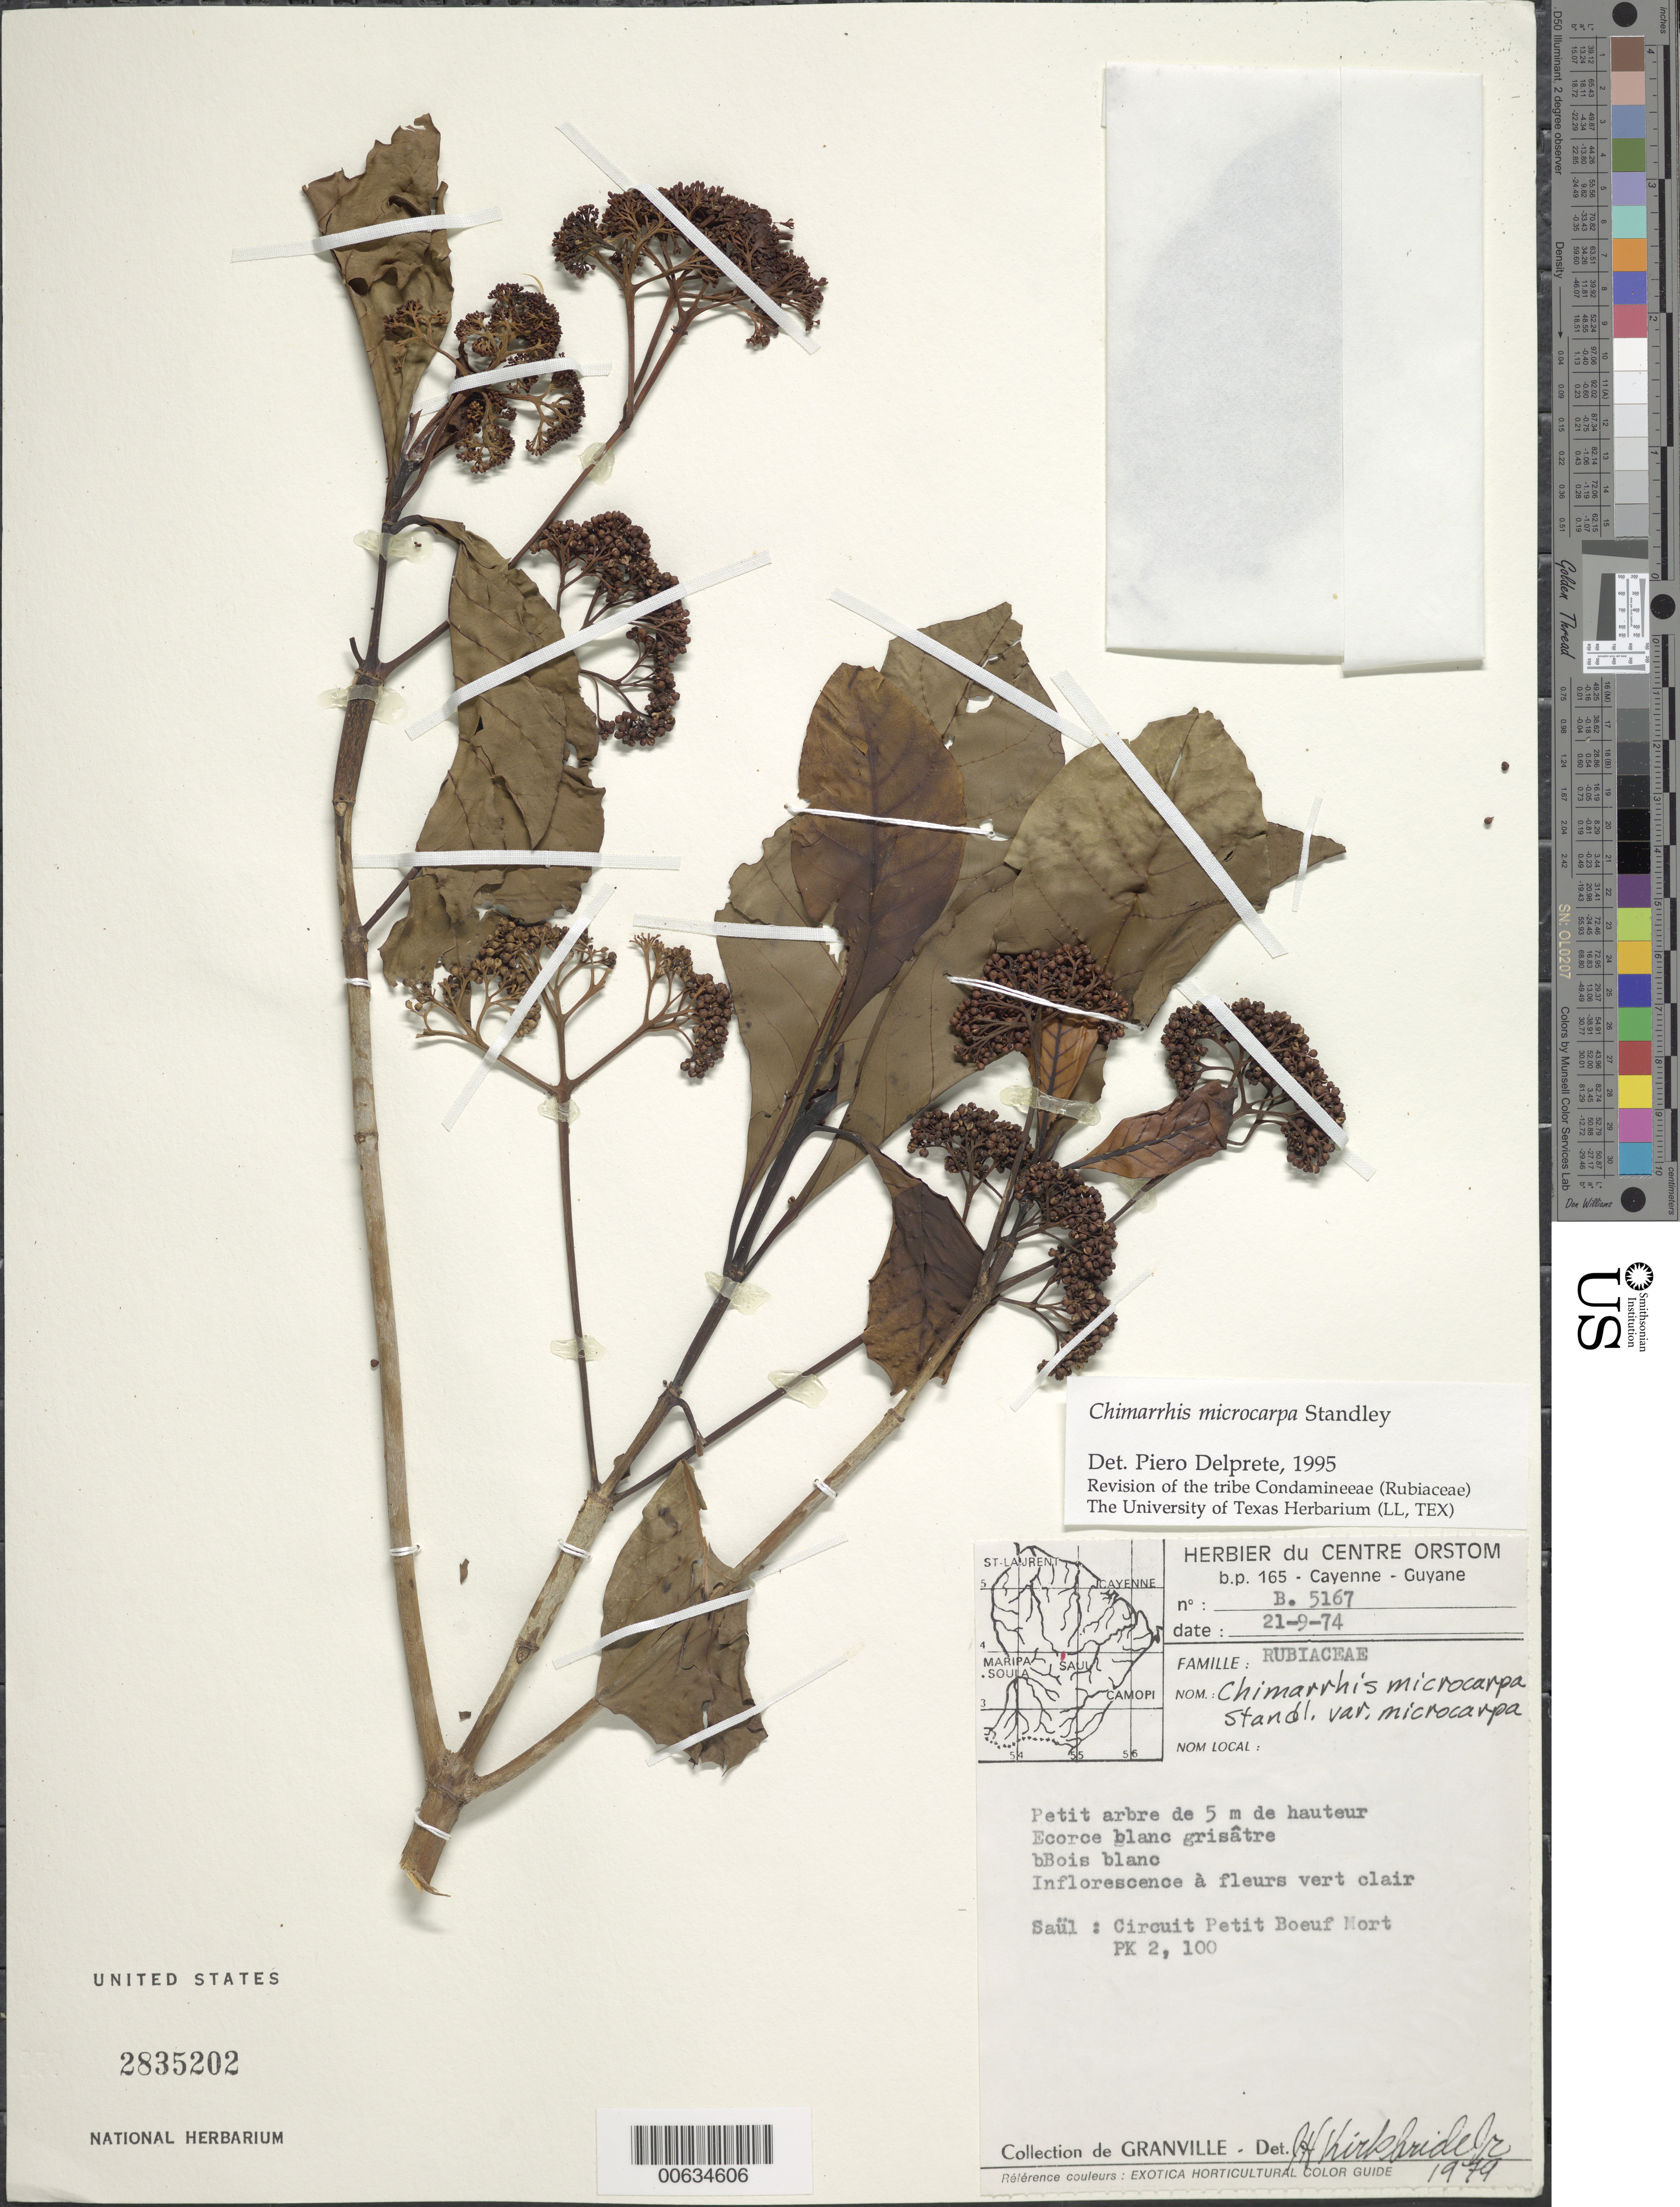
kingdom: Plantae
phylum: Tracheophyta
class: Magnoliopsida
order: Gentianales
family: Rubiaceae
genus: Chimarrhis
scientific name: Chimarrhis microcarpa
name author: Standl.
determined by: Delprete, P. G., Herb. de Guyane Cay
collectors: J.-J. de Granville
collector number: B 5167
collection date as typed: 21-Sep-74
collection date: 1974-09-21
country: French Guiana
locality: Saül, circuit Petit Boeuf Mort, PK 2, 100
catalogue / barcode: US 2835202